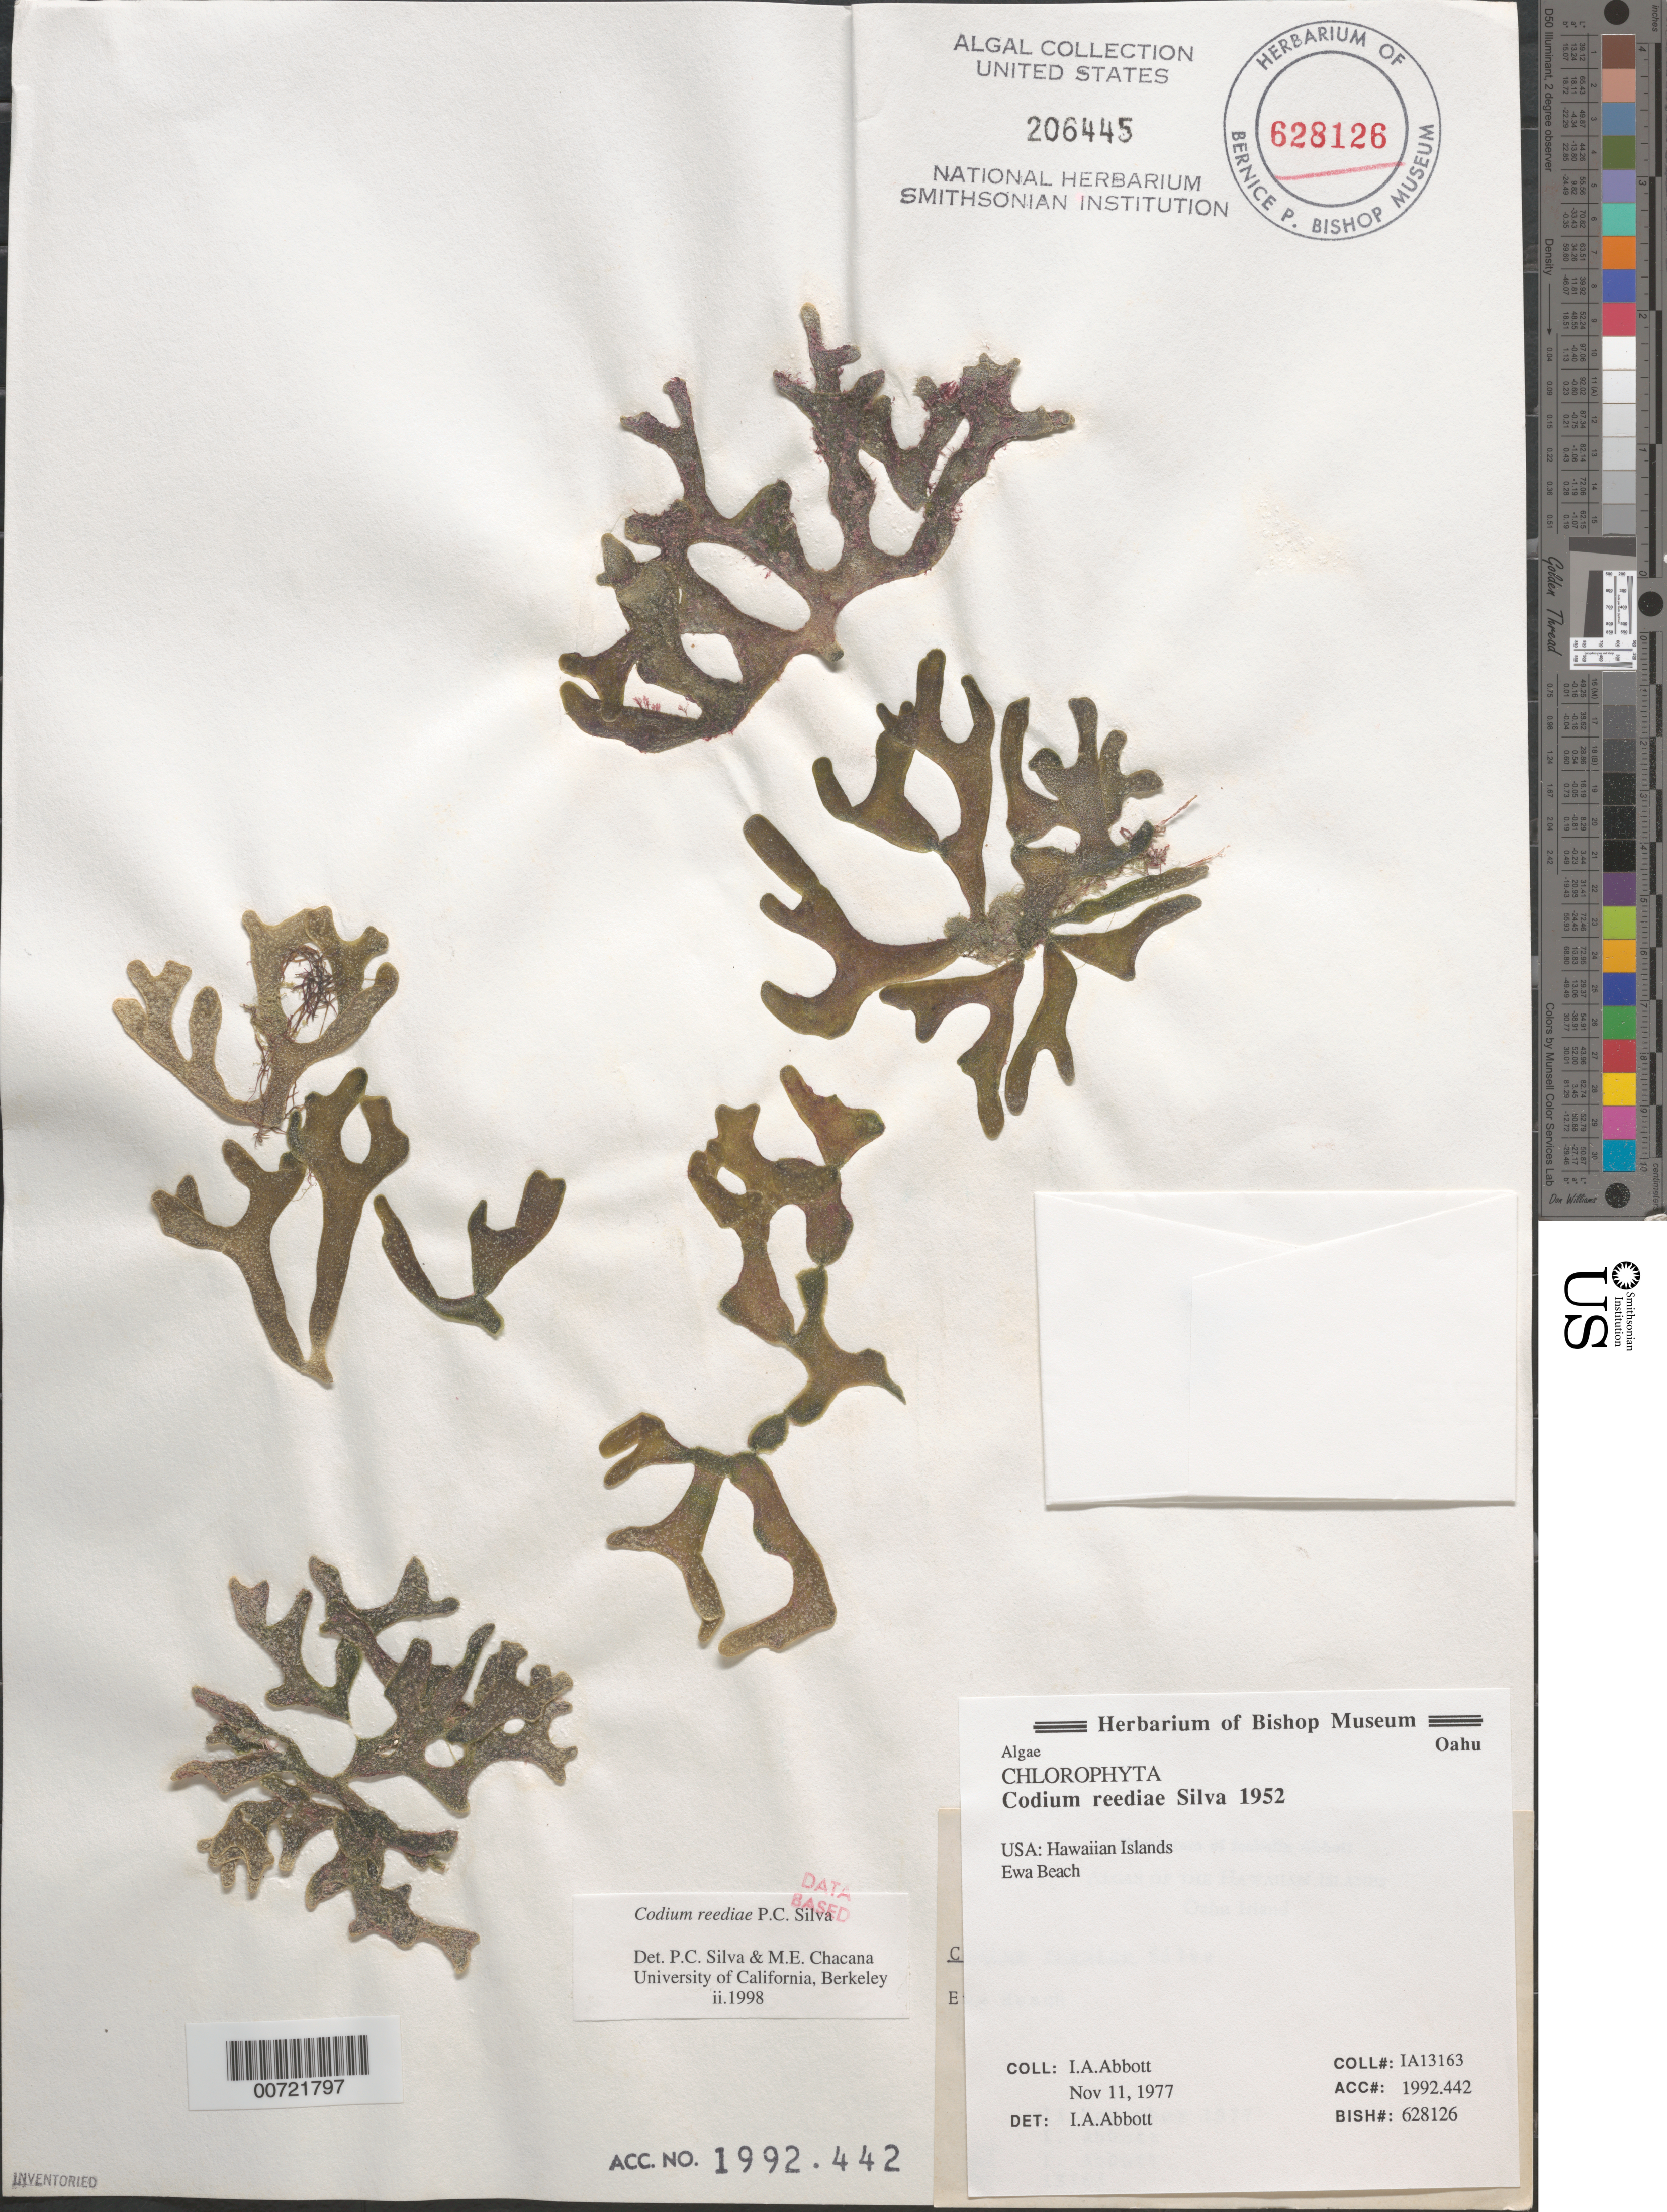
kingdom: Plantae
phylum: Chlorophyta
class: Ulvophyceae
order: Bryopsidales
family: Codiaceae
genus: Codium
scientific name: Codium reediae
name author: P.C. Silva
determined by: Pedroche, F. F.; Silva, P. C.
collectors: I. A. Abbott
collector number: IAA 13163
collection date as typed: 11 Nov 1977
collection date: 1977-11-11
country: United States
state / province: Hawaii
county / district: Honolulu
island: Oahu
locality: Ewa Beach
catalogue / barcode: US 206445